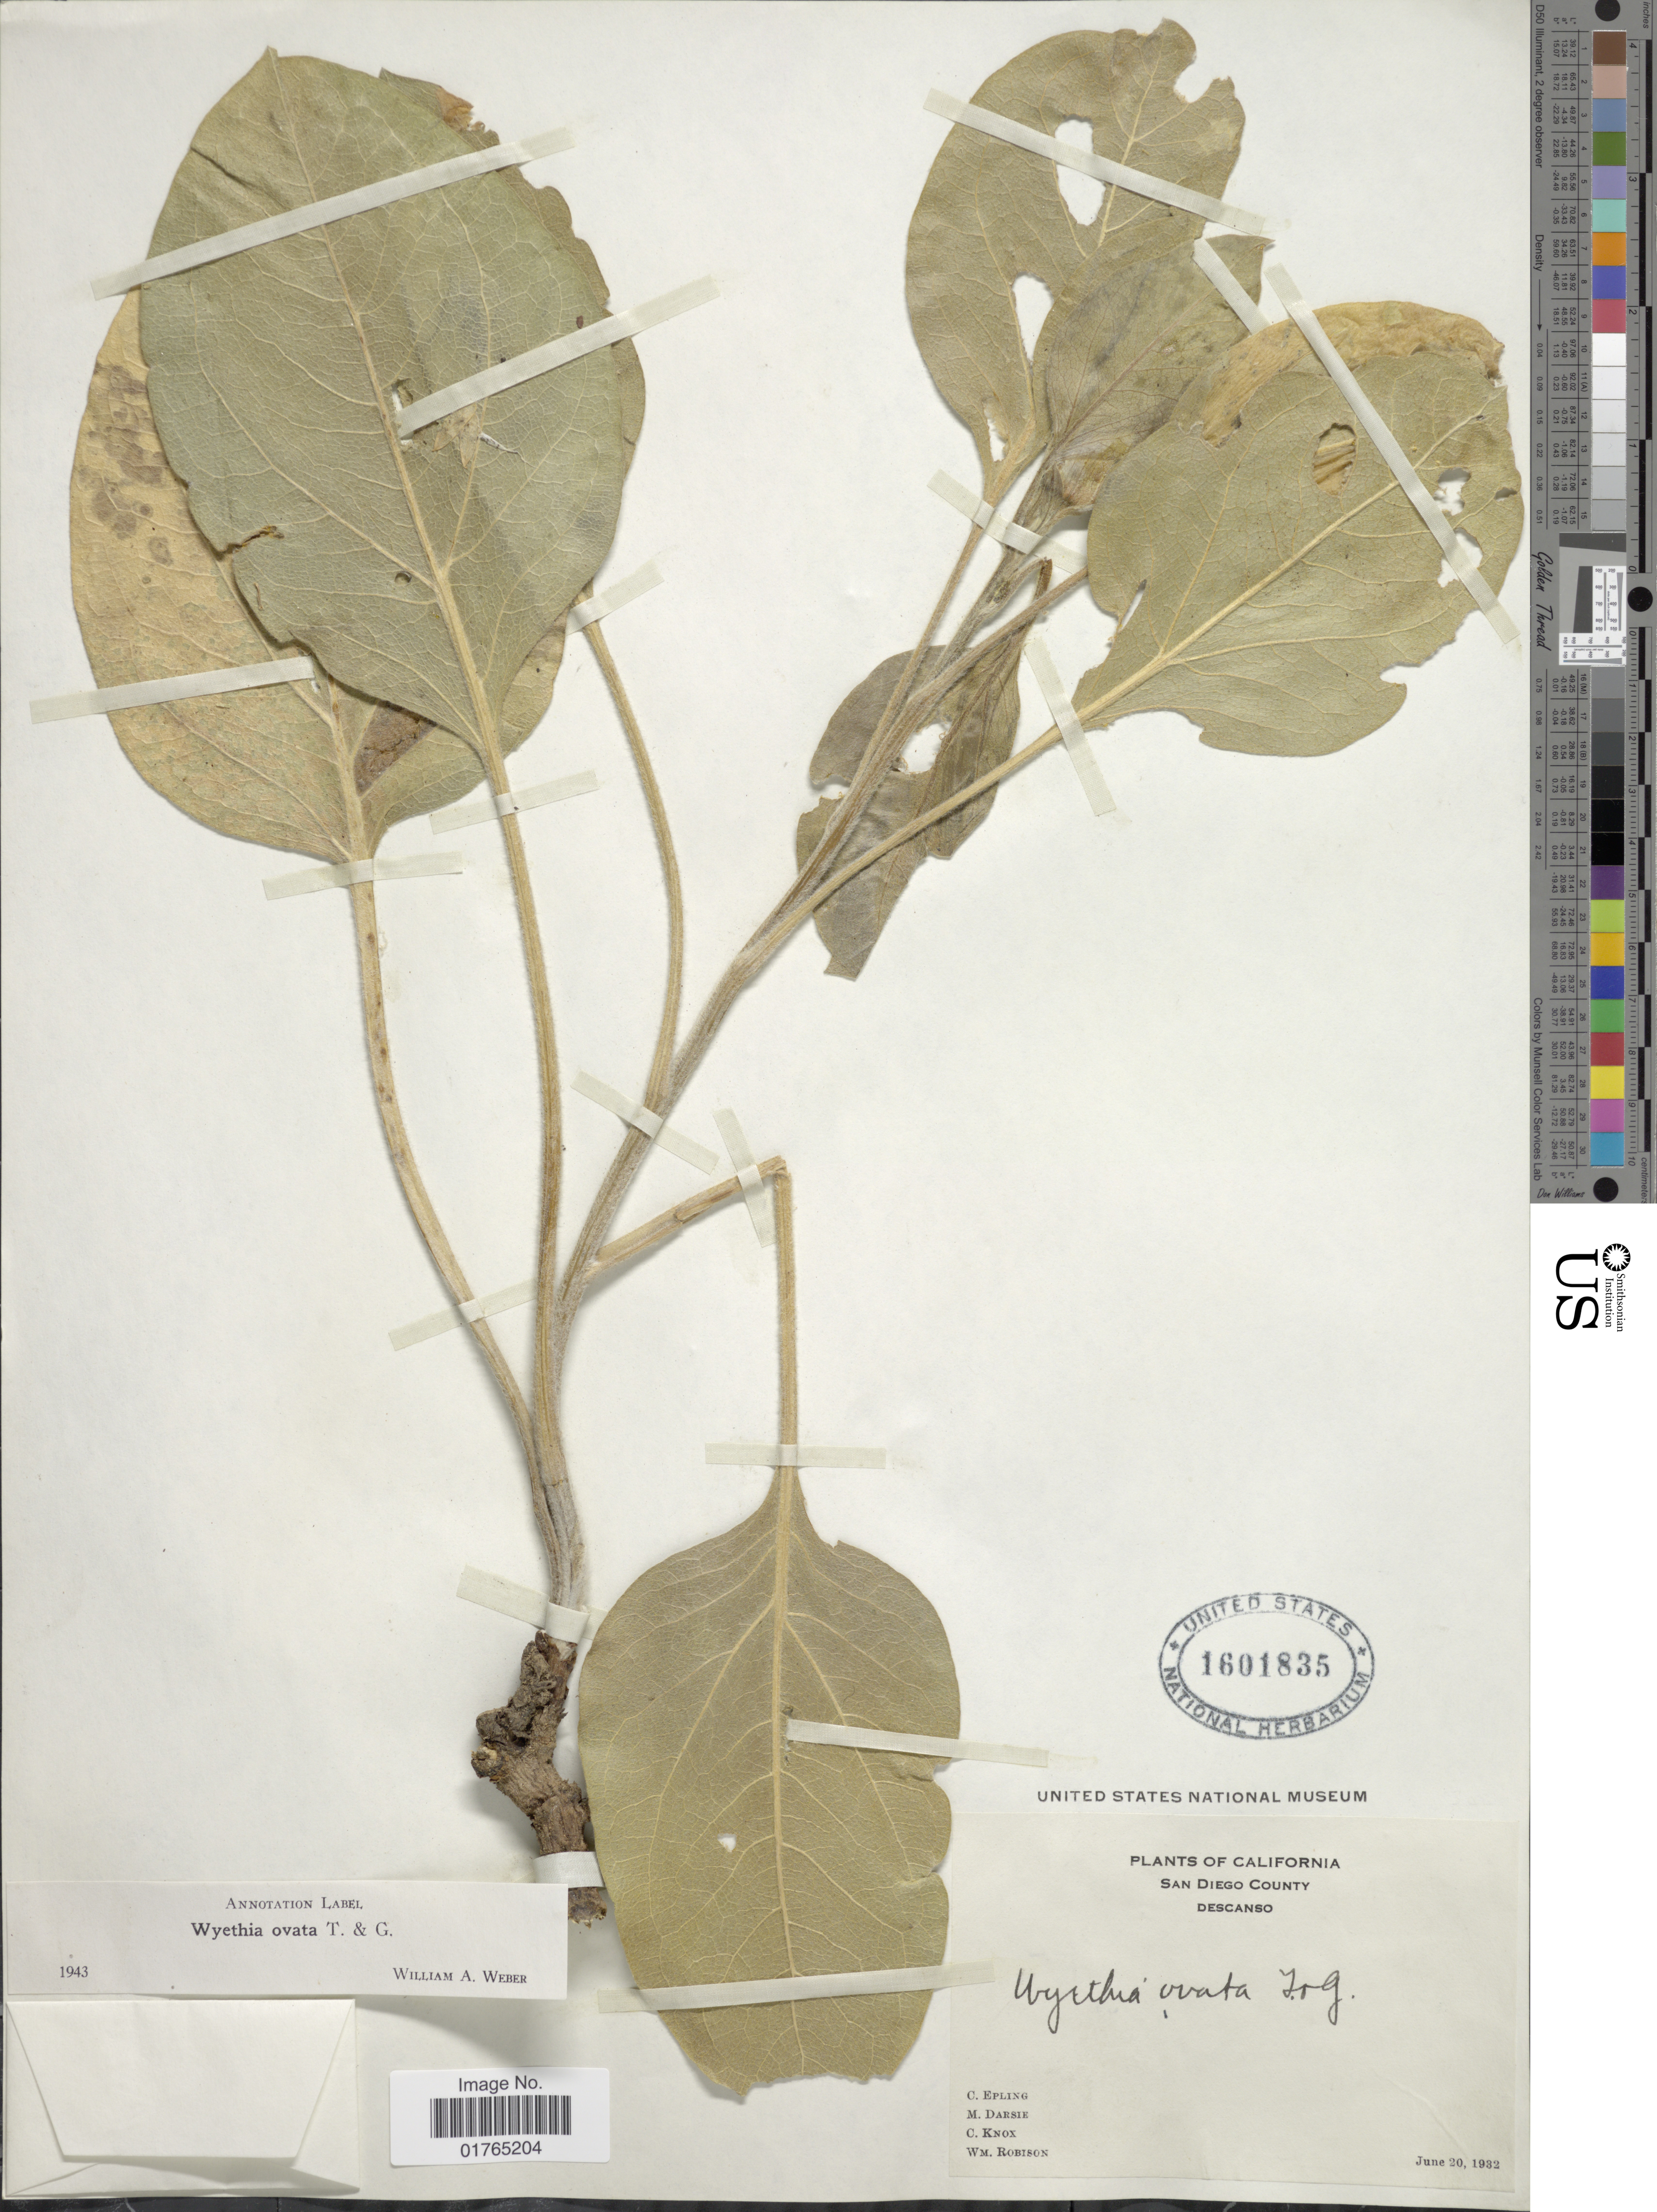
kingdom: Plantae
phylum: Tracheophyta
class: Magnoliopsida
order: Asterales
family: Asteraceae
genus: Wyethia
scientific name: Wyethia ovata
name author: Torr. & A. Gray in Emory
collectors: C. C. Epling, M. Darsie, C. Knox & W. Robison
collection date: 1932-06-20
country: United States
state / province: California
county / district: San Diego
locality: San Diego County, Descanso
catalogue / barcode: US 1601835